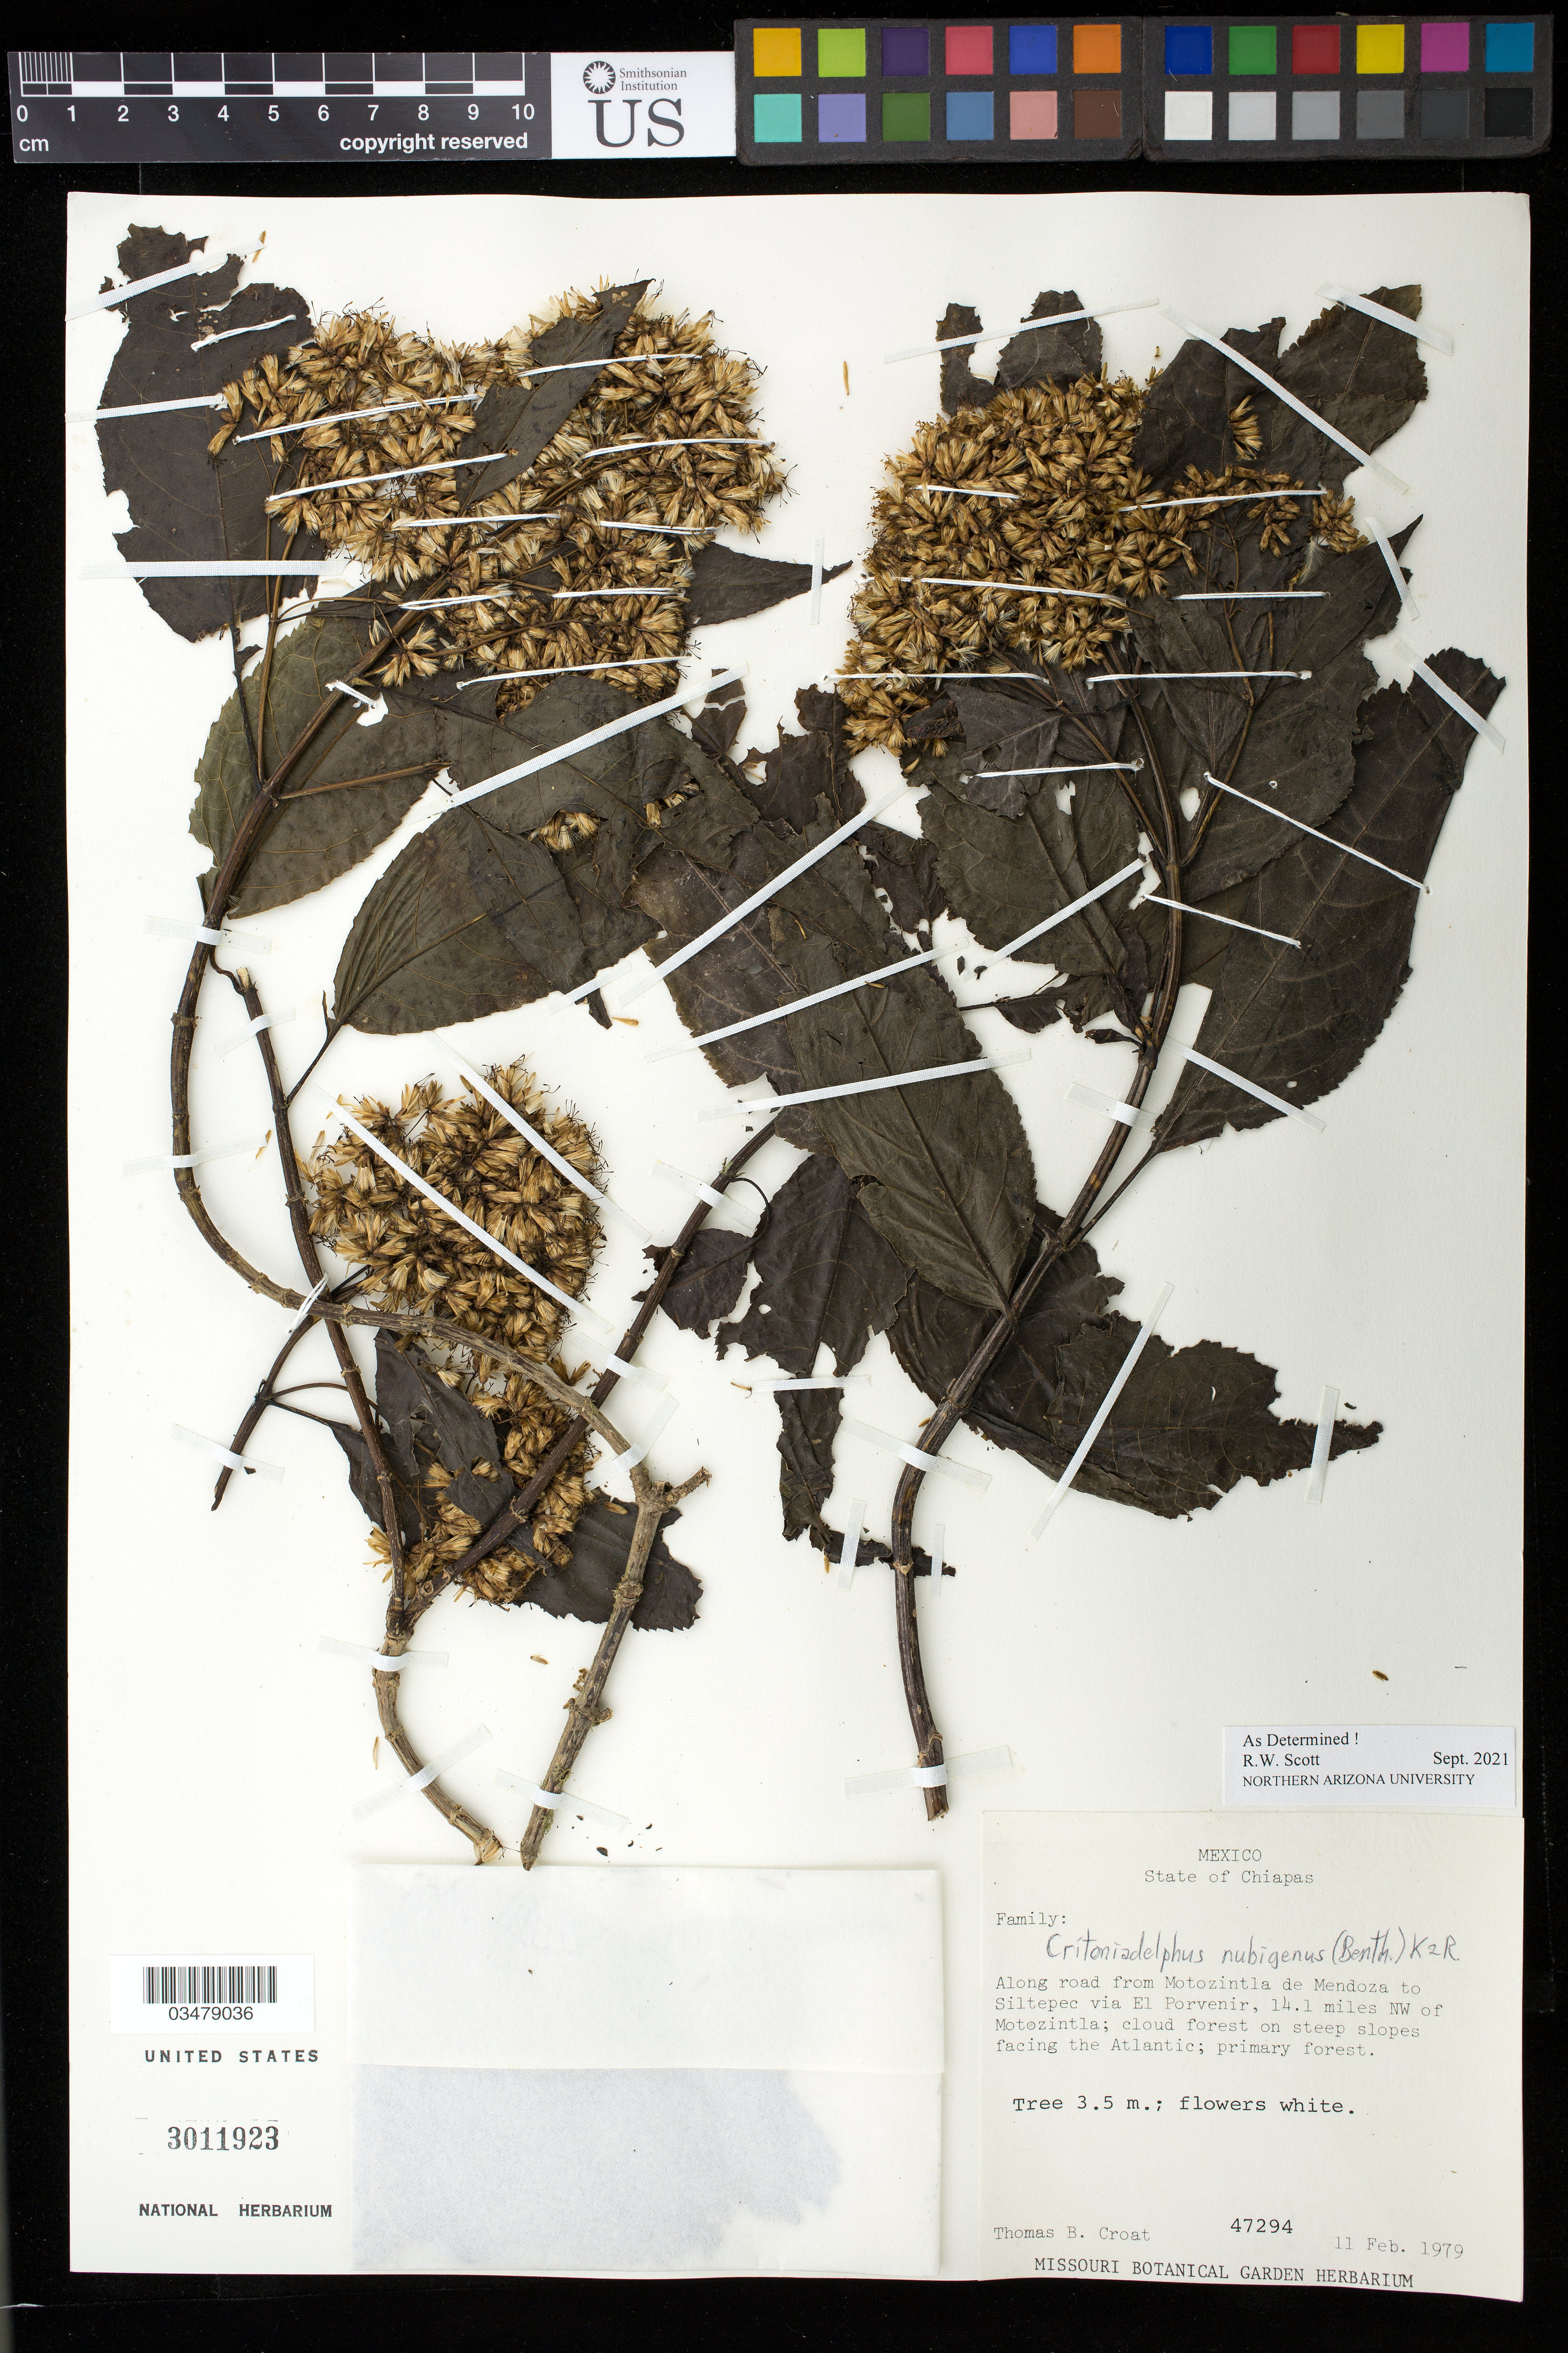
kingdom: Plantae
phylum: Tracheophyta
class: Magnoliopsida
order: Asterales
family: Asteraceae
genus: Critoniadelphus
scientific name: Critoniadelphus nubigenus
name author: (Benth.) R.M. King & H. Rob.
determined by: Scott, R. W.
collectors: T. B. Croat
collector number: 47294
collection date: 1979-02-11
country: Mexico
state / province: Chiapas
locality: Along road from Motozintla de Mendoza to Siltepec via El Porvenir, 14.1 miles NW of Motozintla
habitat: Cloud forest on steep slopes facing the Atlantic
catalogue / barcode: US 3011923